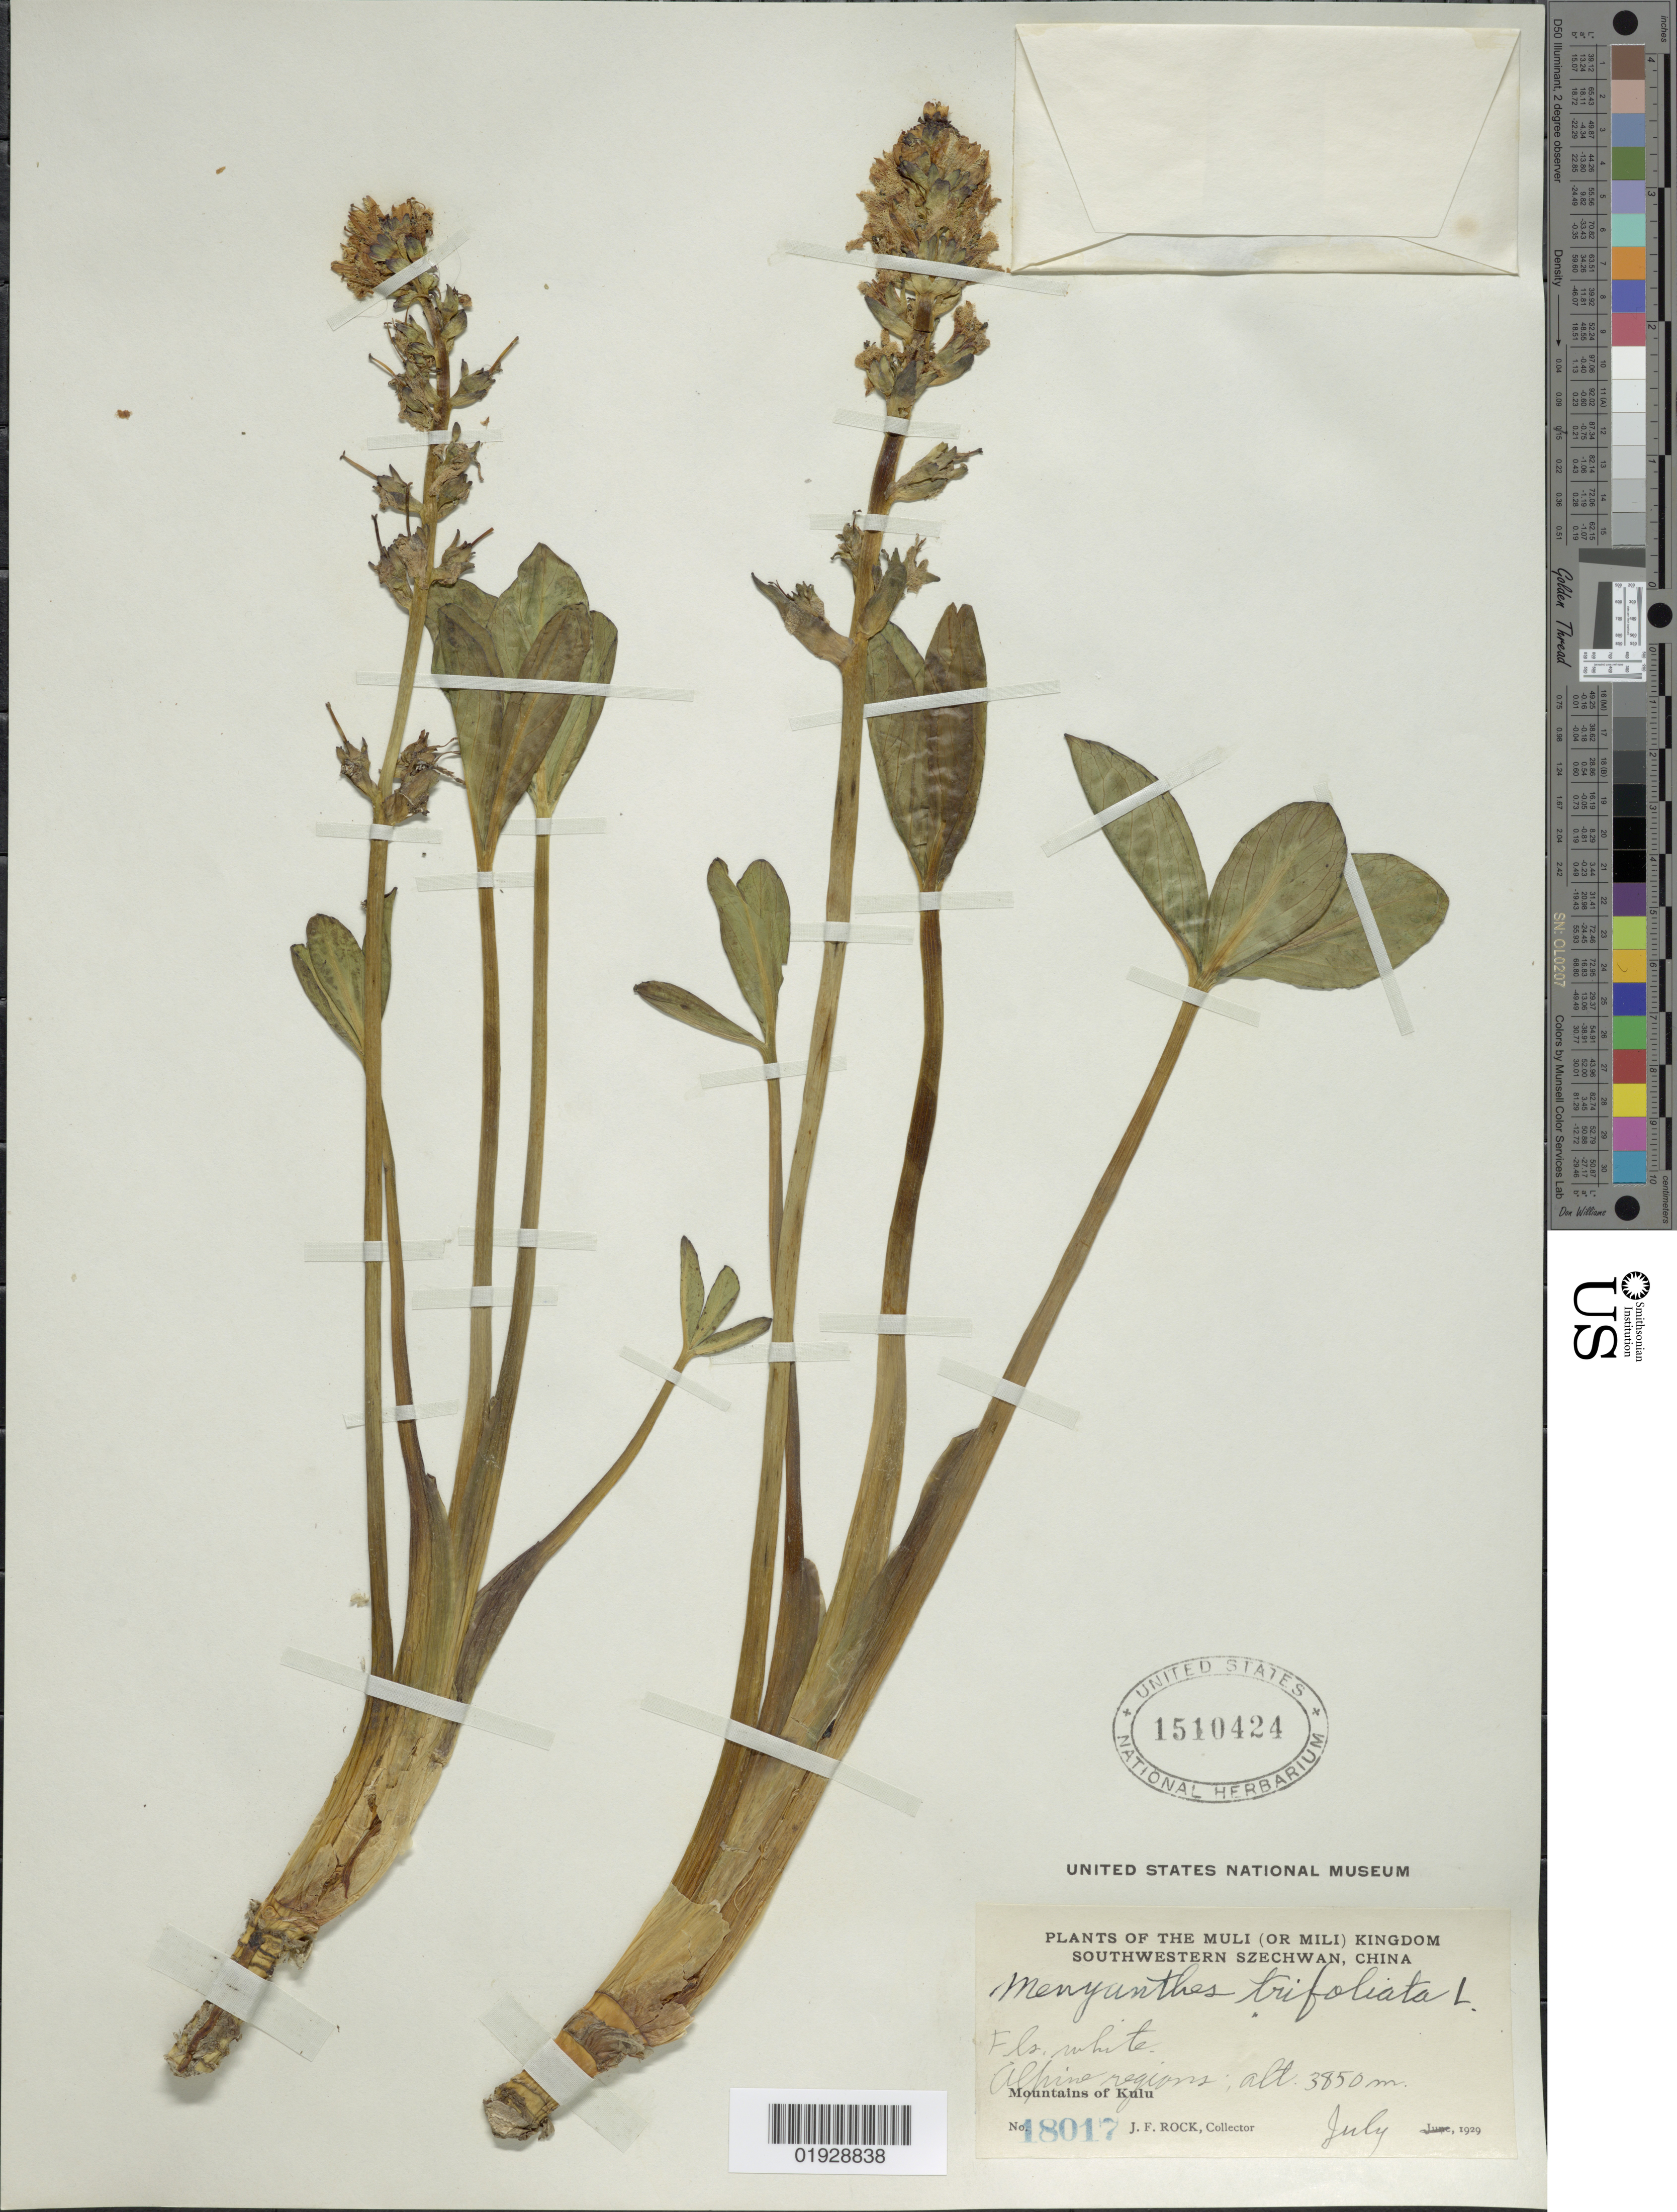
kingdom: Plantae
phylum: Tracheophyta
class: Magnoliopsida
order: Asterales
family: Menyanthaceae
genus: Menyanthes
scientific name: Menyanthes trifoliata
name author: L.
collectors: J. Rock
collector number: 18017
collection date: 1929-07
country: China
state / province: Sichuan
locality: The Muli (or Mili) Kingdom Southwestern Szechwan, Alpine regions, Mountains of Kulu.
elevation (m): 3850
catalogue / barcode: US 1510424